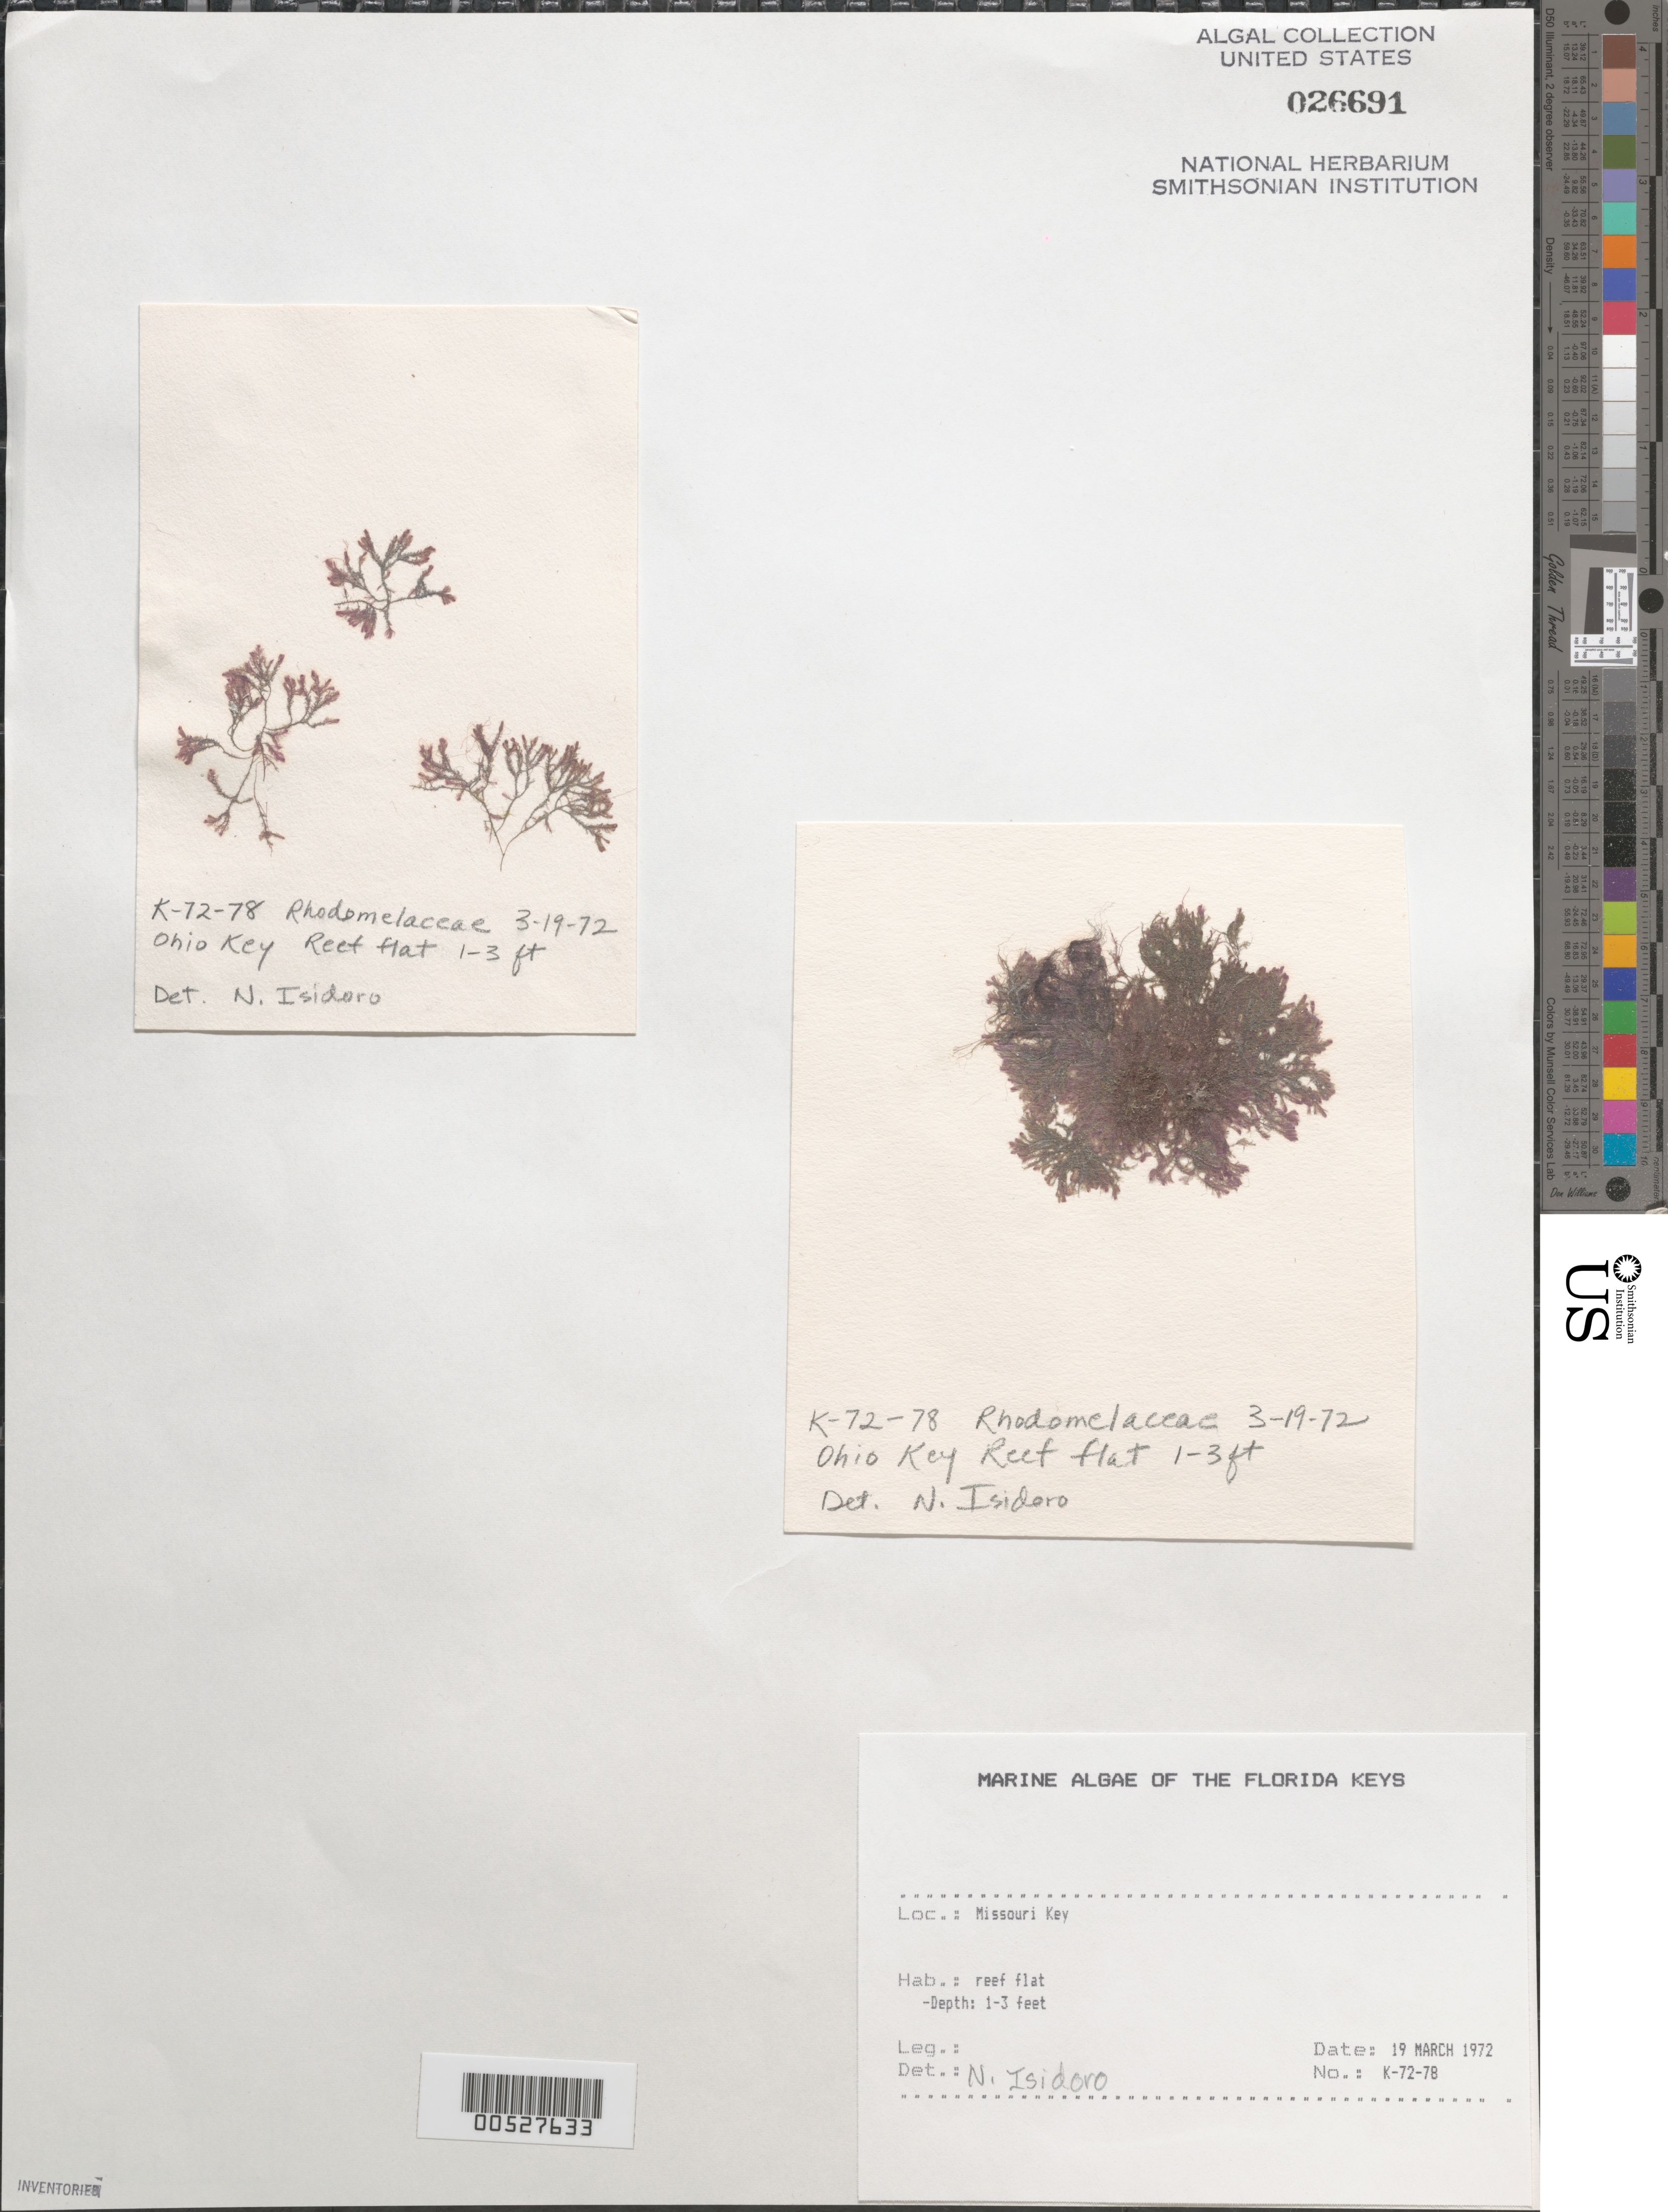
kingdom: Plantae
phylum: Rhodophyta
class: Florideophyceae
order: Ceramiales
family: Rhodomelaceae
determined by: Isidoro, N.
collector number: K-72-78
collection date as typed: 19 Mar 1972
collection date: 1972-03-19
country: United States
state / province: Florida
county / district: Monroe County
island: Missouri Key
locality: Missouri Key reef flat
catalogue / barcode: US 26691